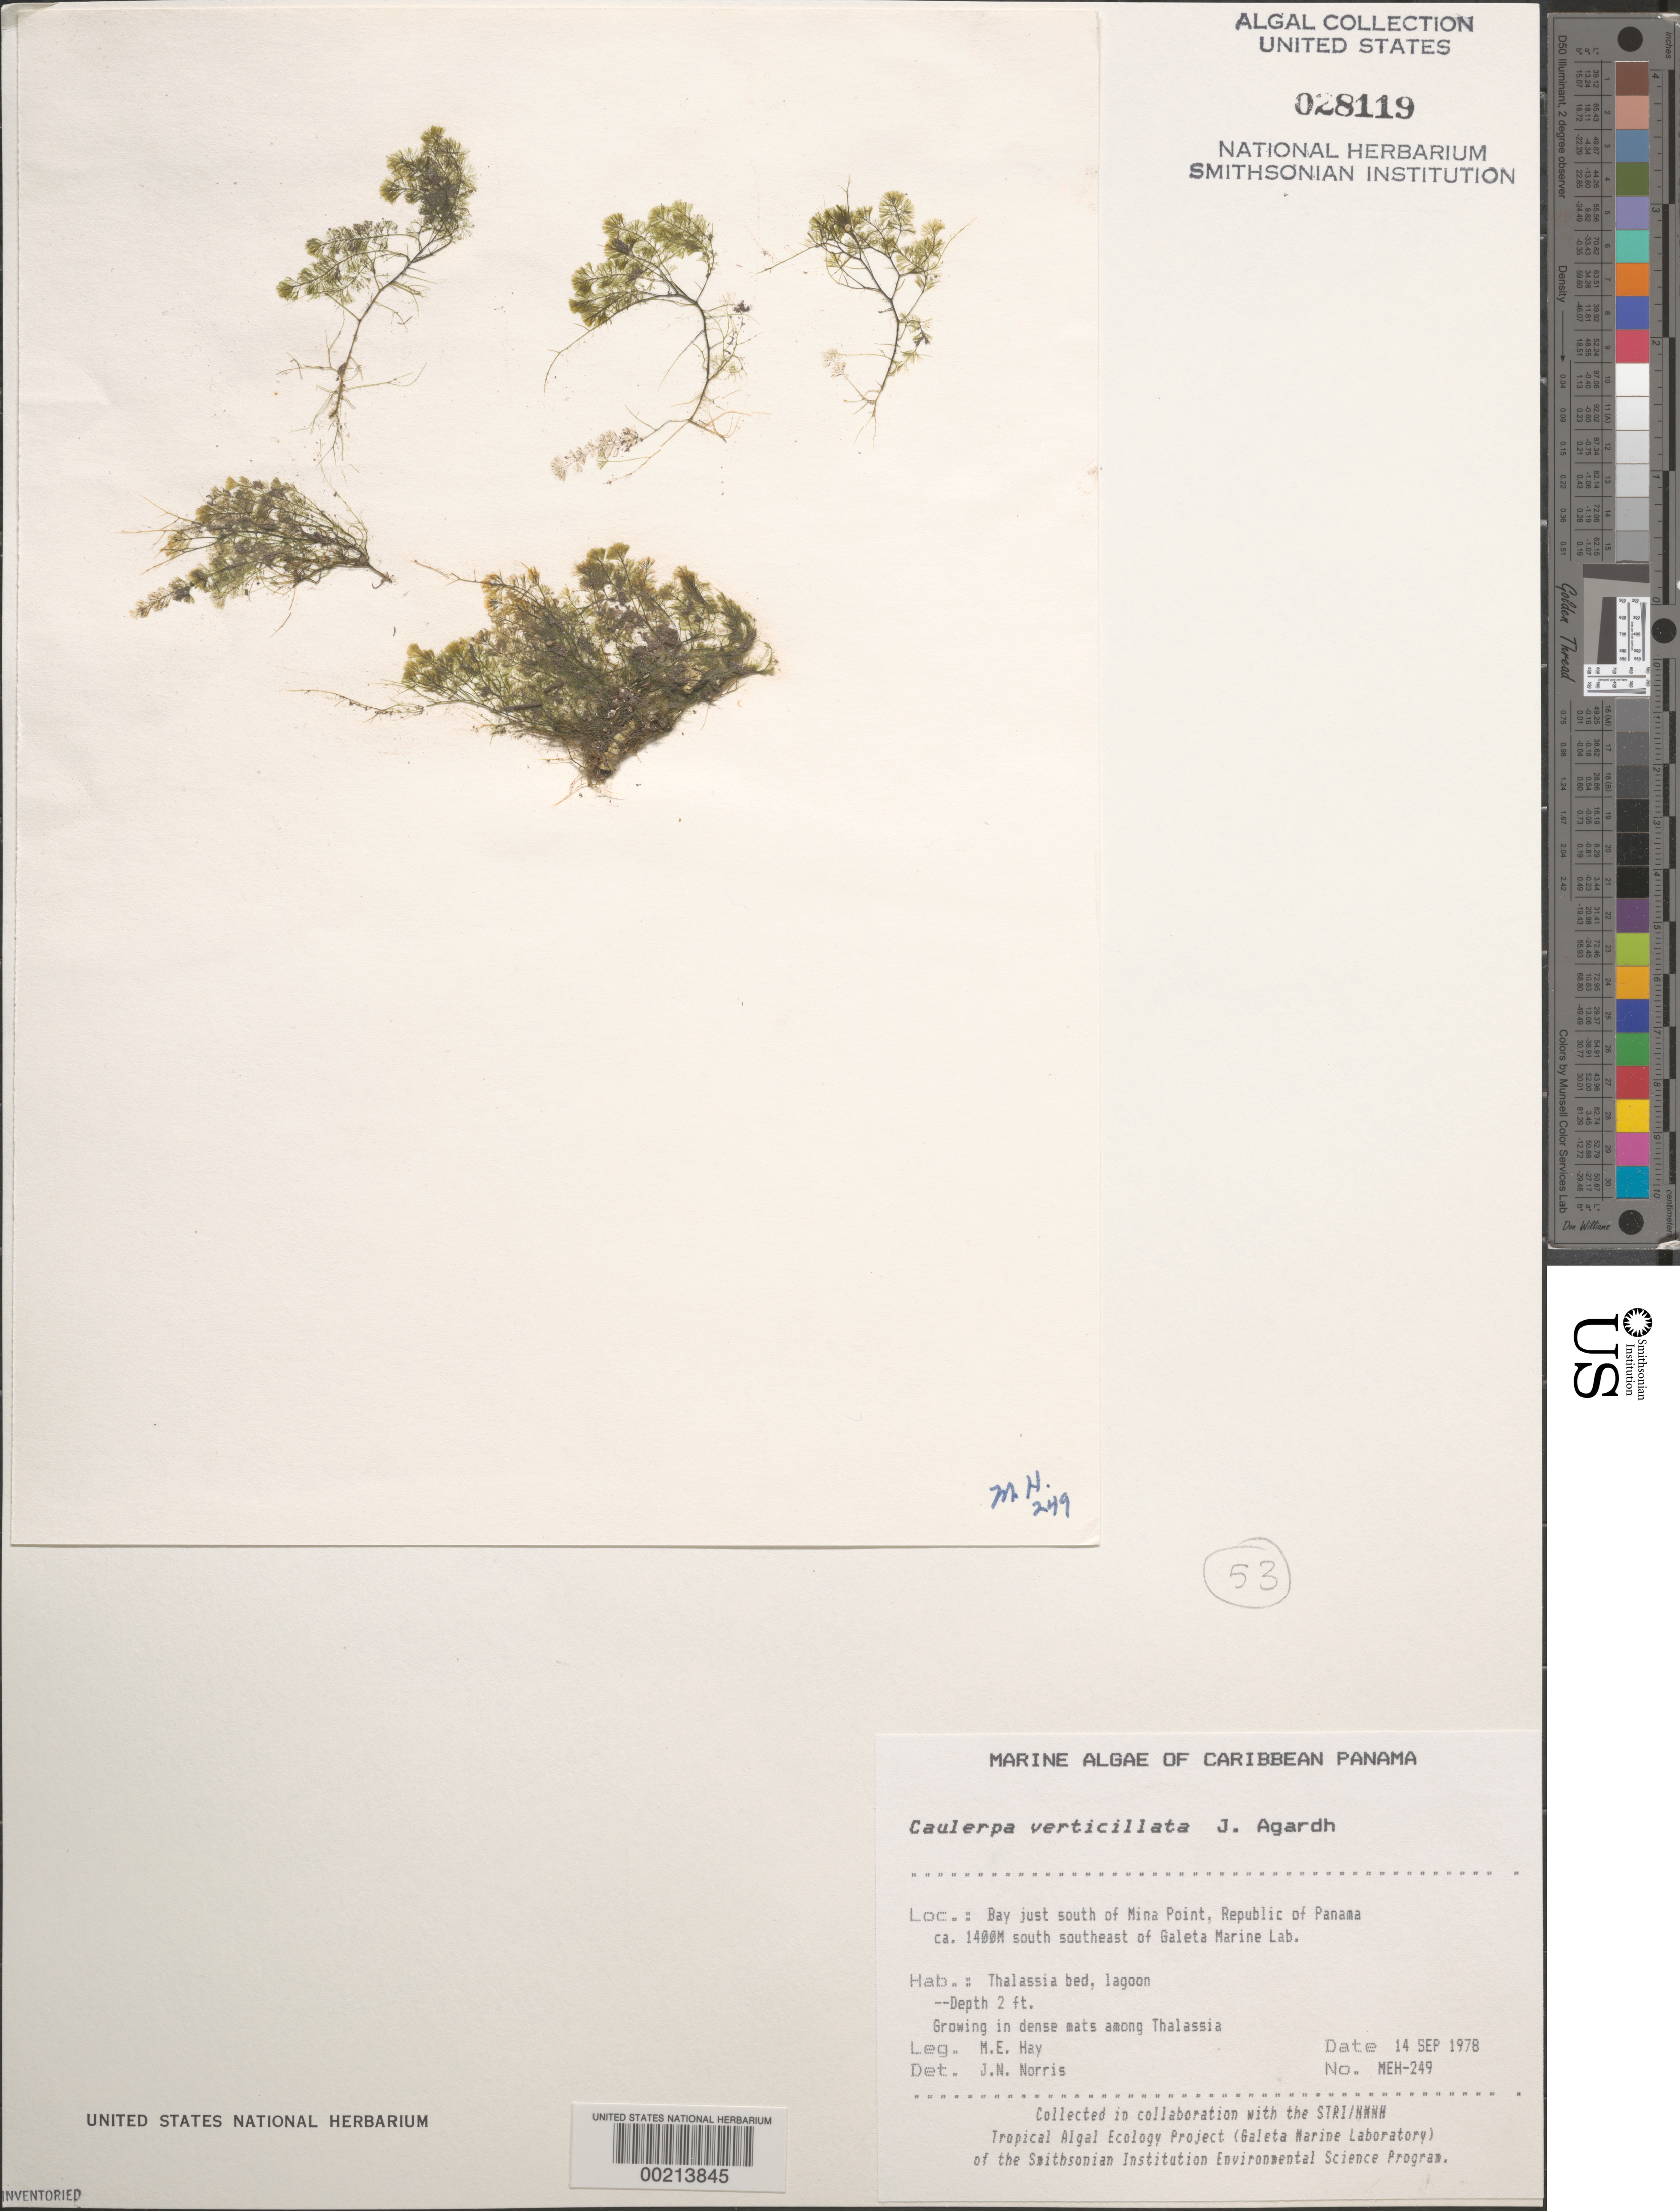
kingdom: Plantae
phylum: Chlorophyta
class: Ulvophyceae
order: Bryopsidales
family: Caulerpaceae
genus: Caulerpa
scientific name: Caulerpa verticillata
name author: J. Agardh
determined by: Norris, James N.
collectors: M. E. Hay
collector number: MEH-249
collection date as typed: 14 Sep 1978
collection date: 1978-09-14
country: Panama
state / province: Colón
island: Galeta Island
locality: Bay just south of Mina Point near Galeta Marine Laboratory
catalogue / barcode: US 28119